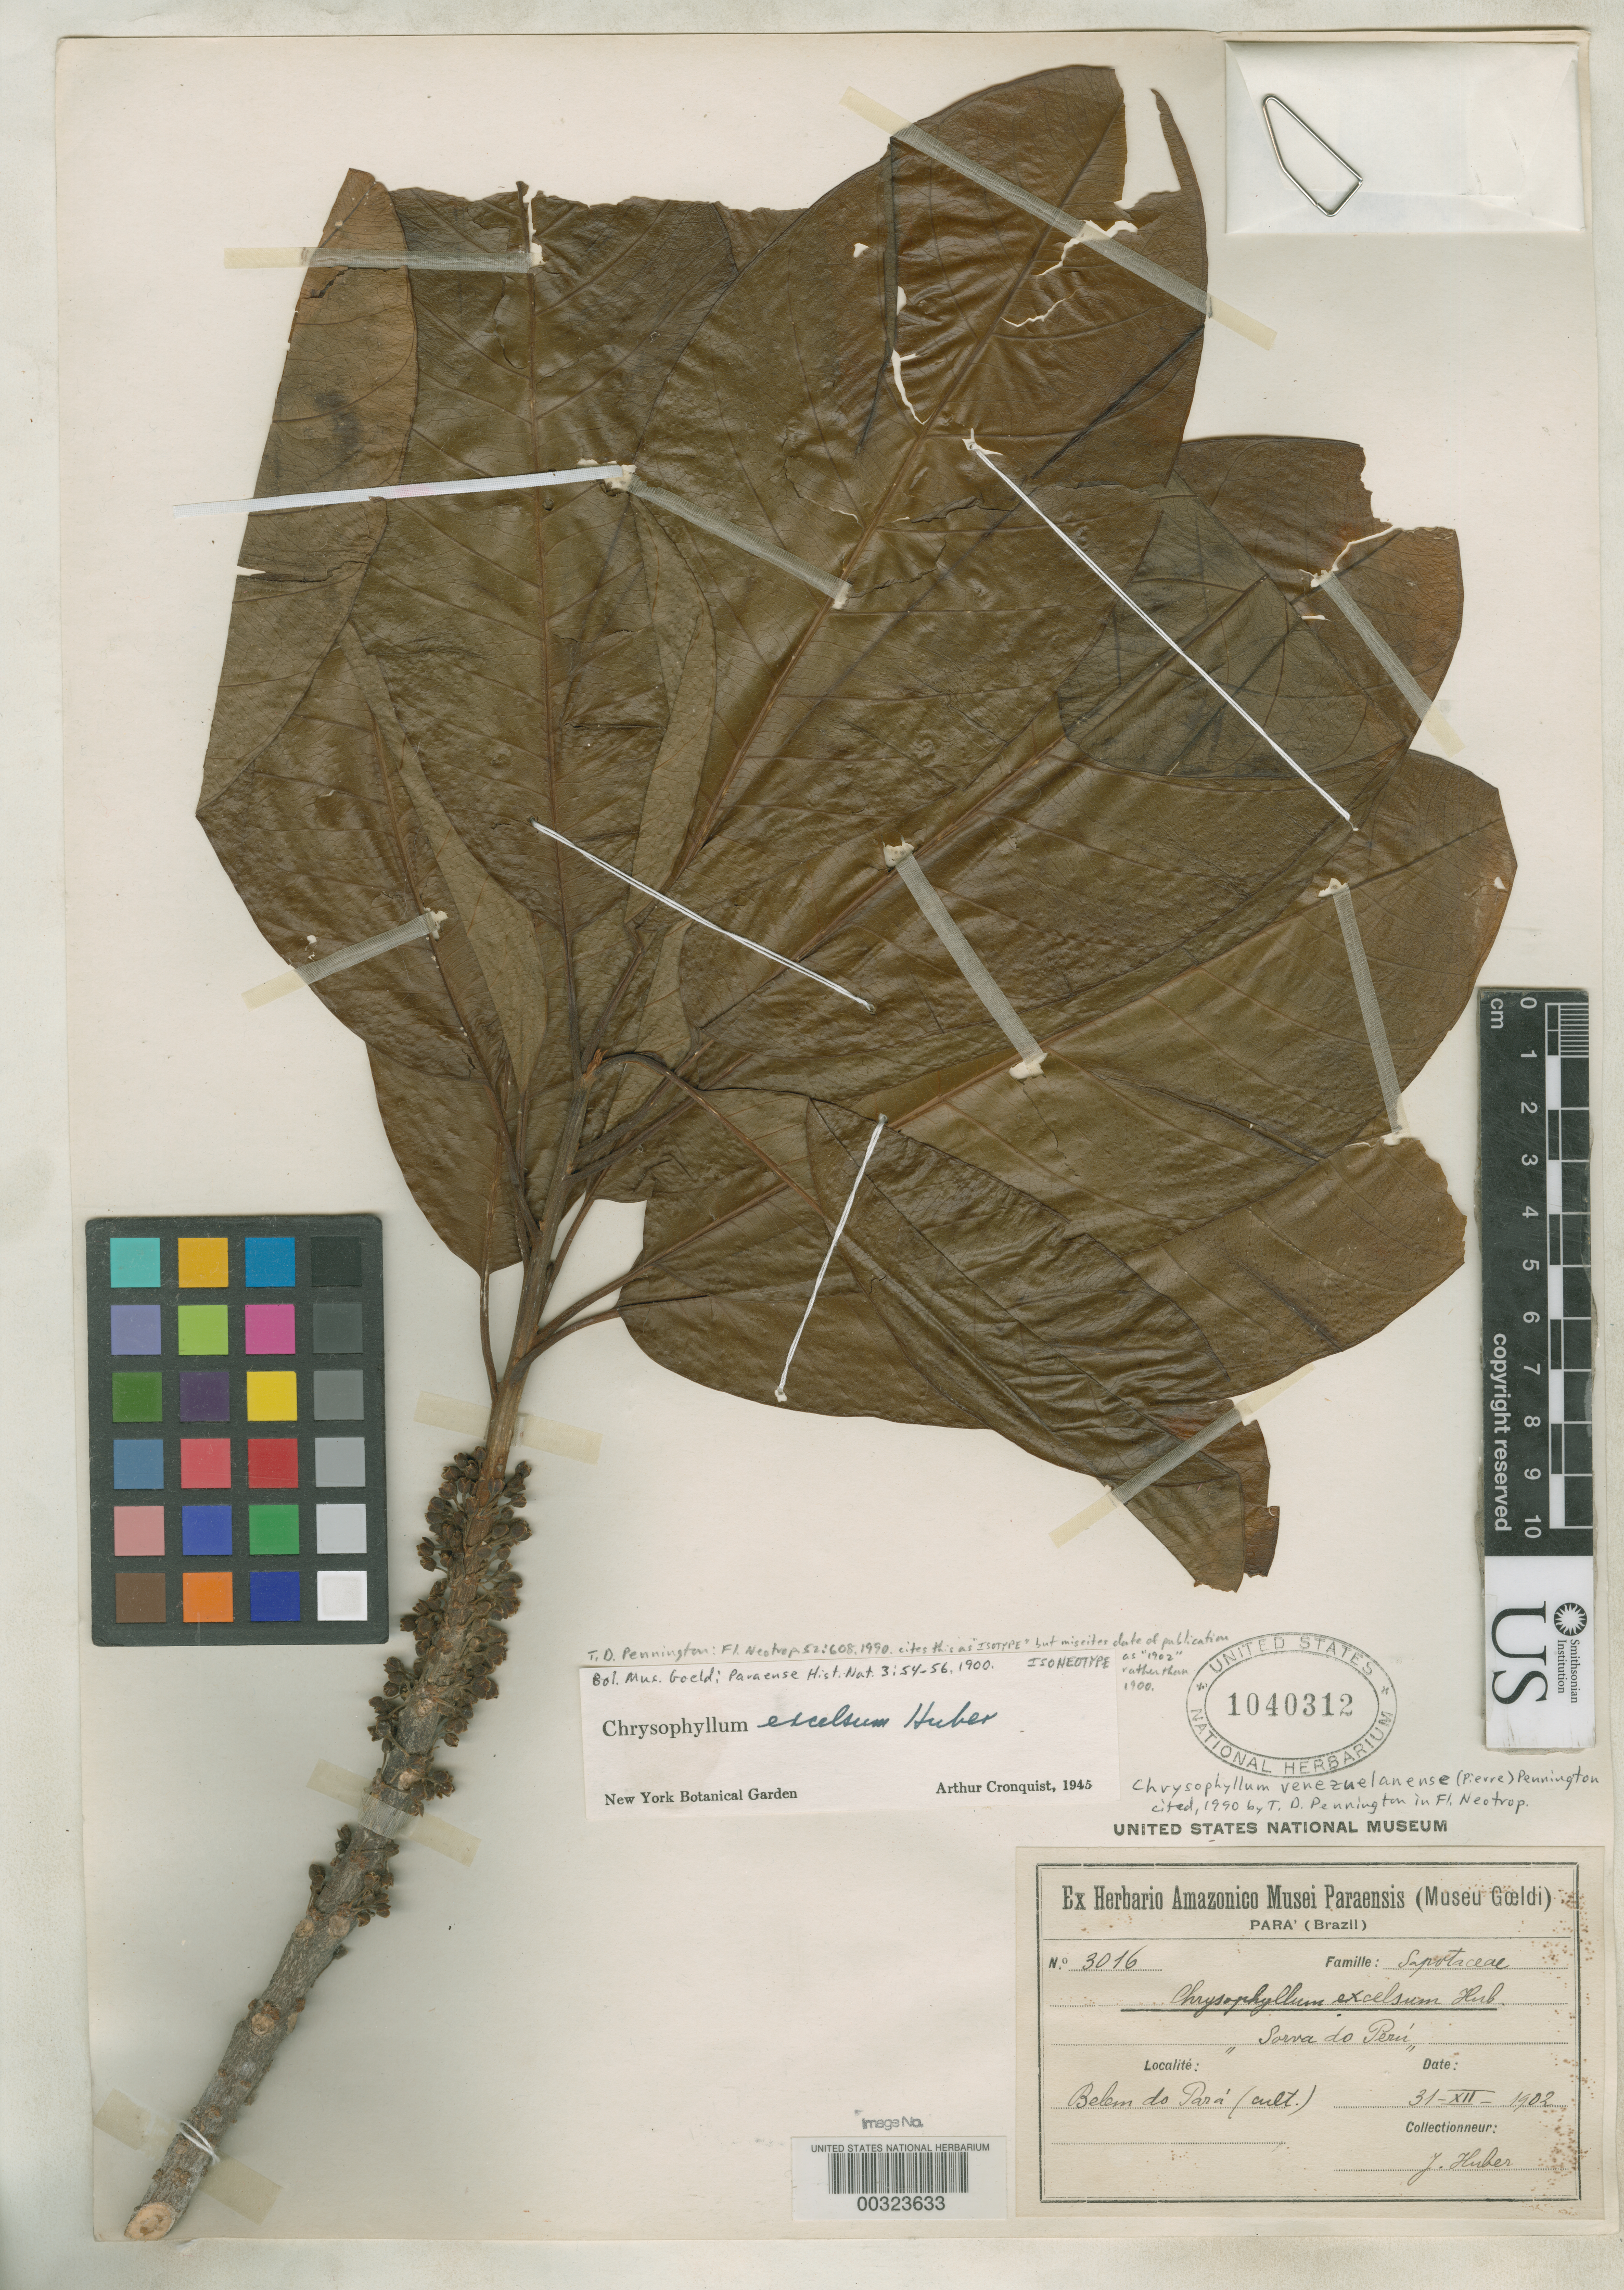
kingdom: Plantae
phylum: Tracheophyta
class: Magnoliopsida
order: Ericales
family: Sapotaceae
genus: Chrysophyllum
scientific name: Chrysophyllum excelsum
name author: Huber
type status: Isoneotype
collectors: J. Huber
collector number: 3016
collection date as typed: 31 Dec 1902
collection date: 1902-12-31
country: Brazil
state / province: Pará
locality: Belem do Para (cult.).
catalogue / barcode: US 1040312